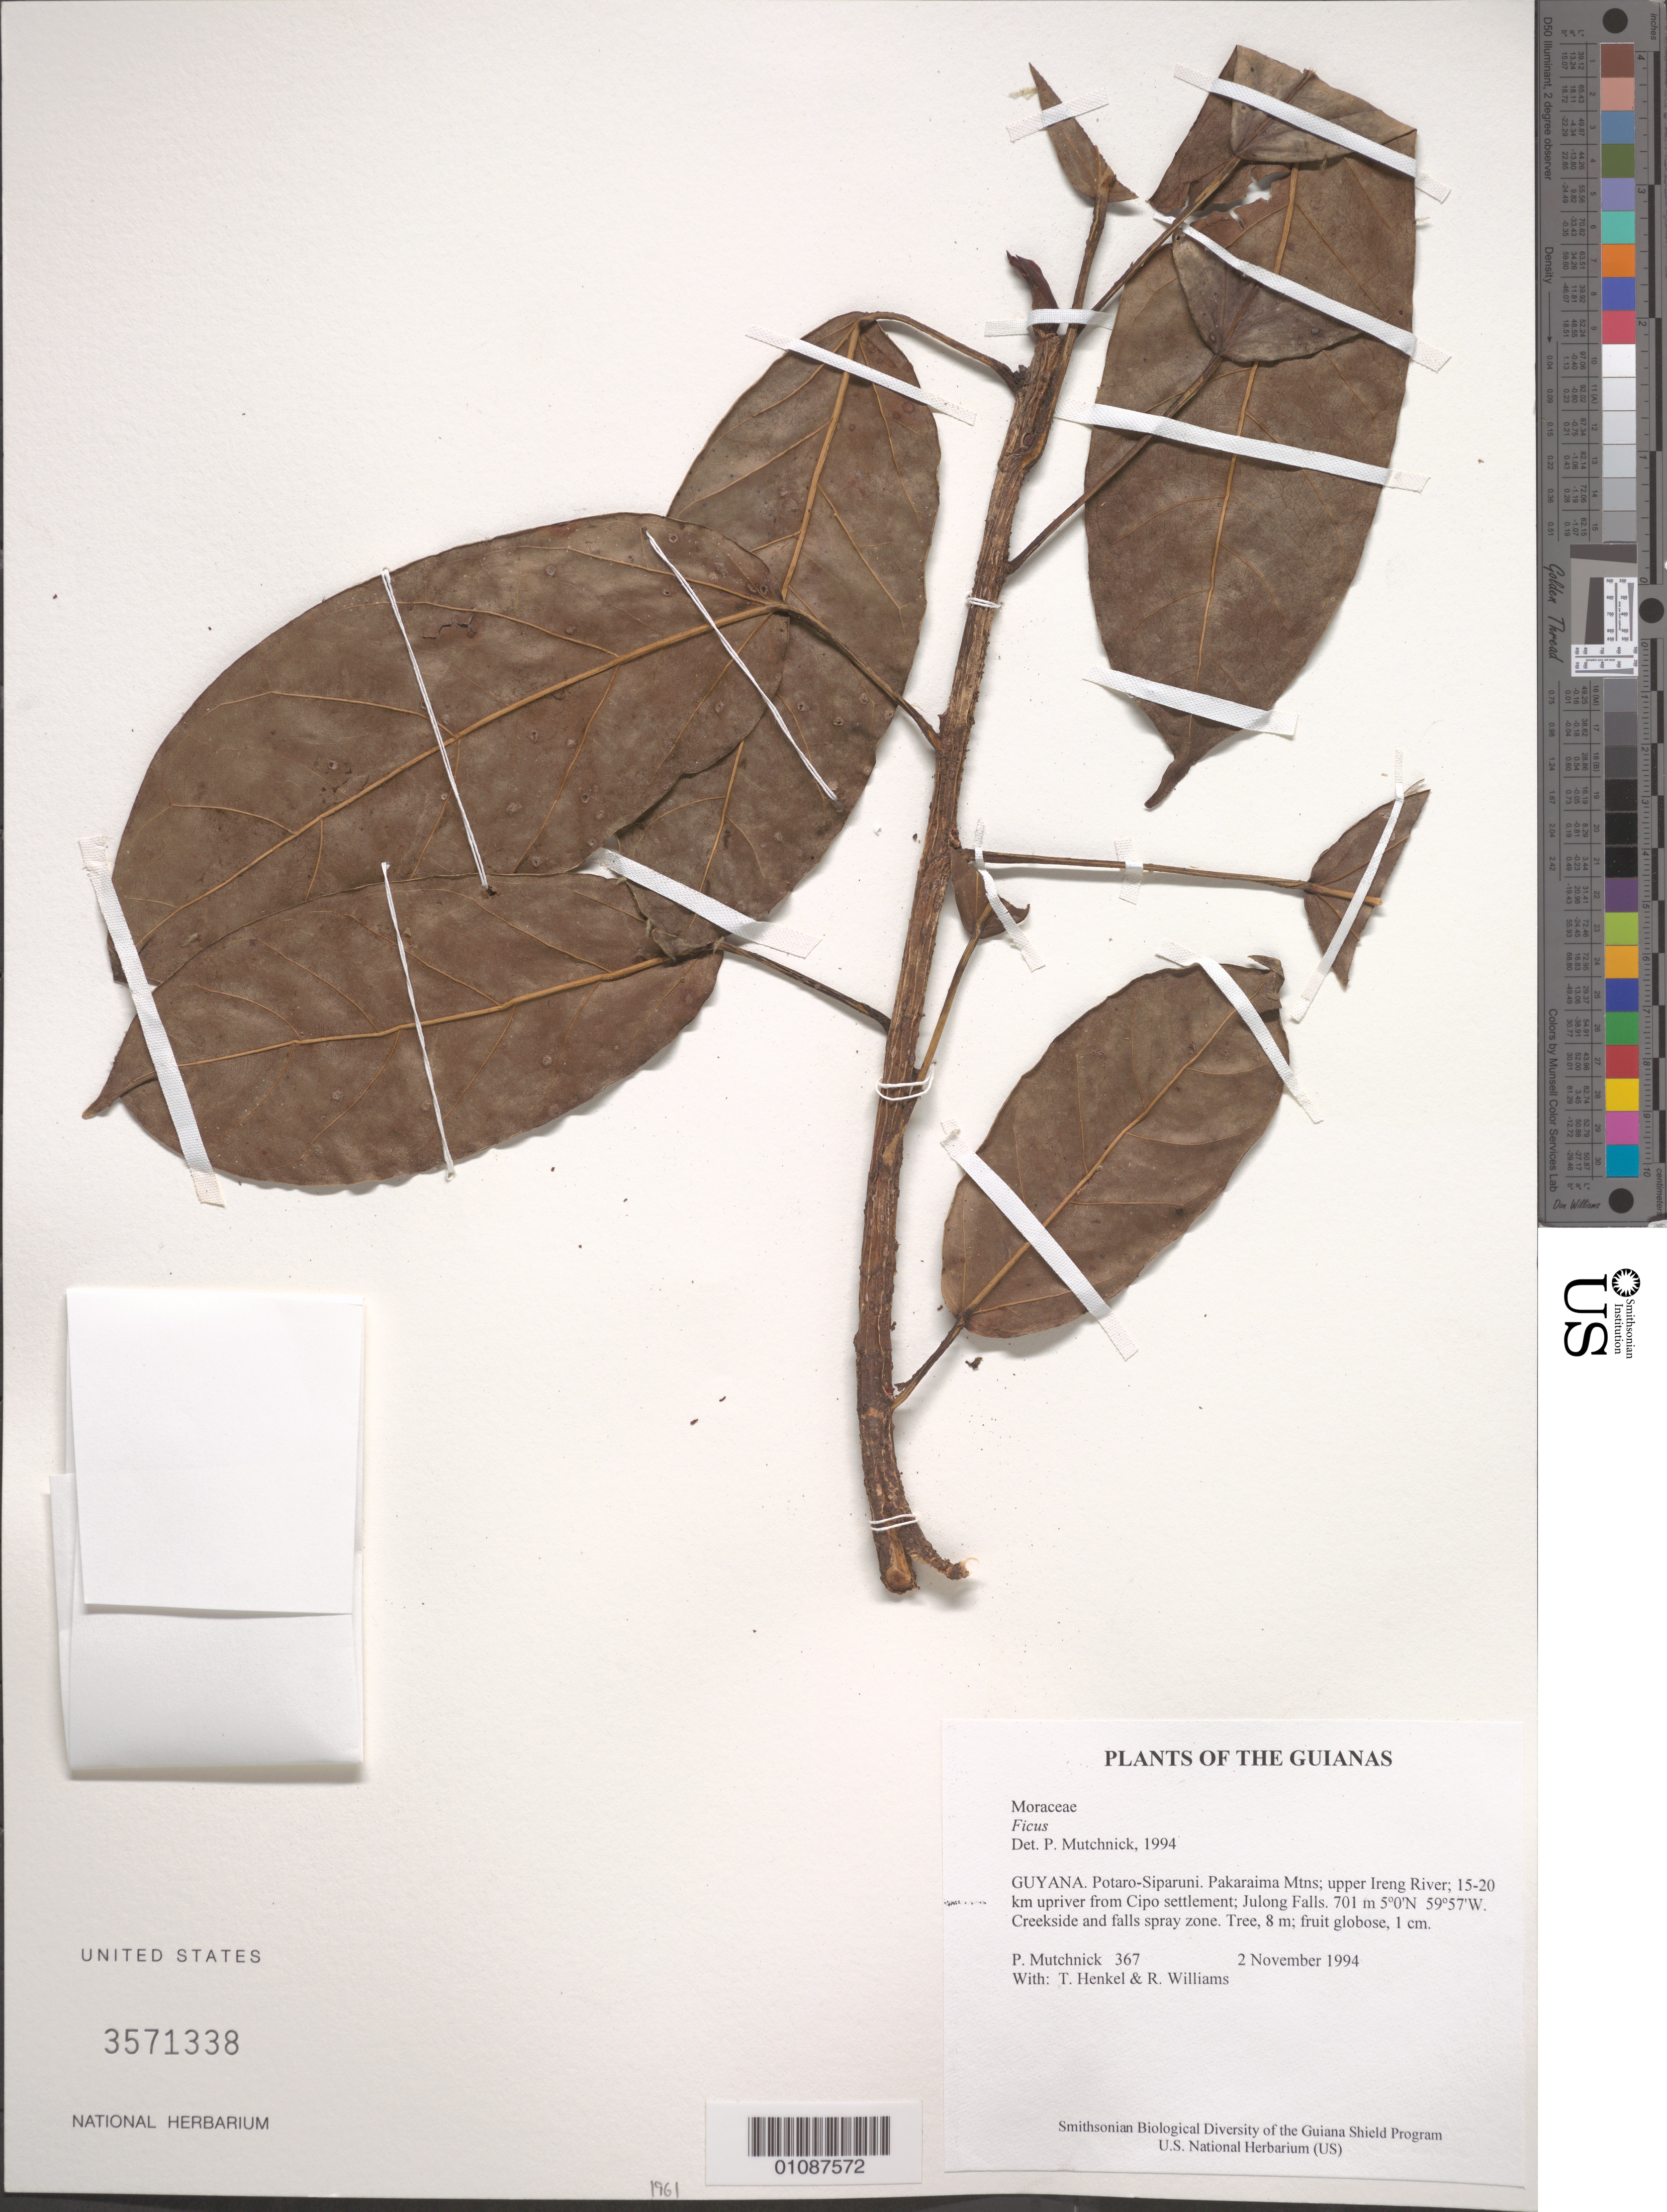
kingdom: Plantae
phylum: Tracheophyta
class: Magnoliopsida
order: Rosales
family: Moraceae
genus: Ficus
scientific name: Ficus sp.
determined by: Mutchnick, P.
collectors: P. Mutchnick, T. Henkel & R. Williams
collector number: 367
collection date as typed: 2 November 1994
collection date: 1994-11-02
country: Guyana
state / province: Potaro-Siparuni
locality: Pakaraima Mtns; upper Ireng River; 15-20 km upriver from Cipo settlement; Julong Falls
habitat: Creekside and falls spray zone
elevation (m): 701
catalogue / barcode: US 3571338